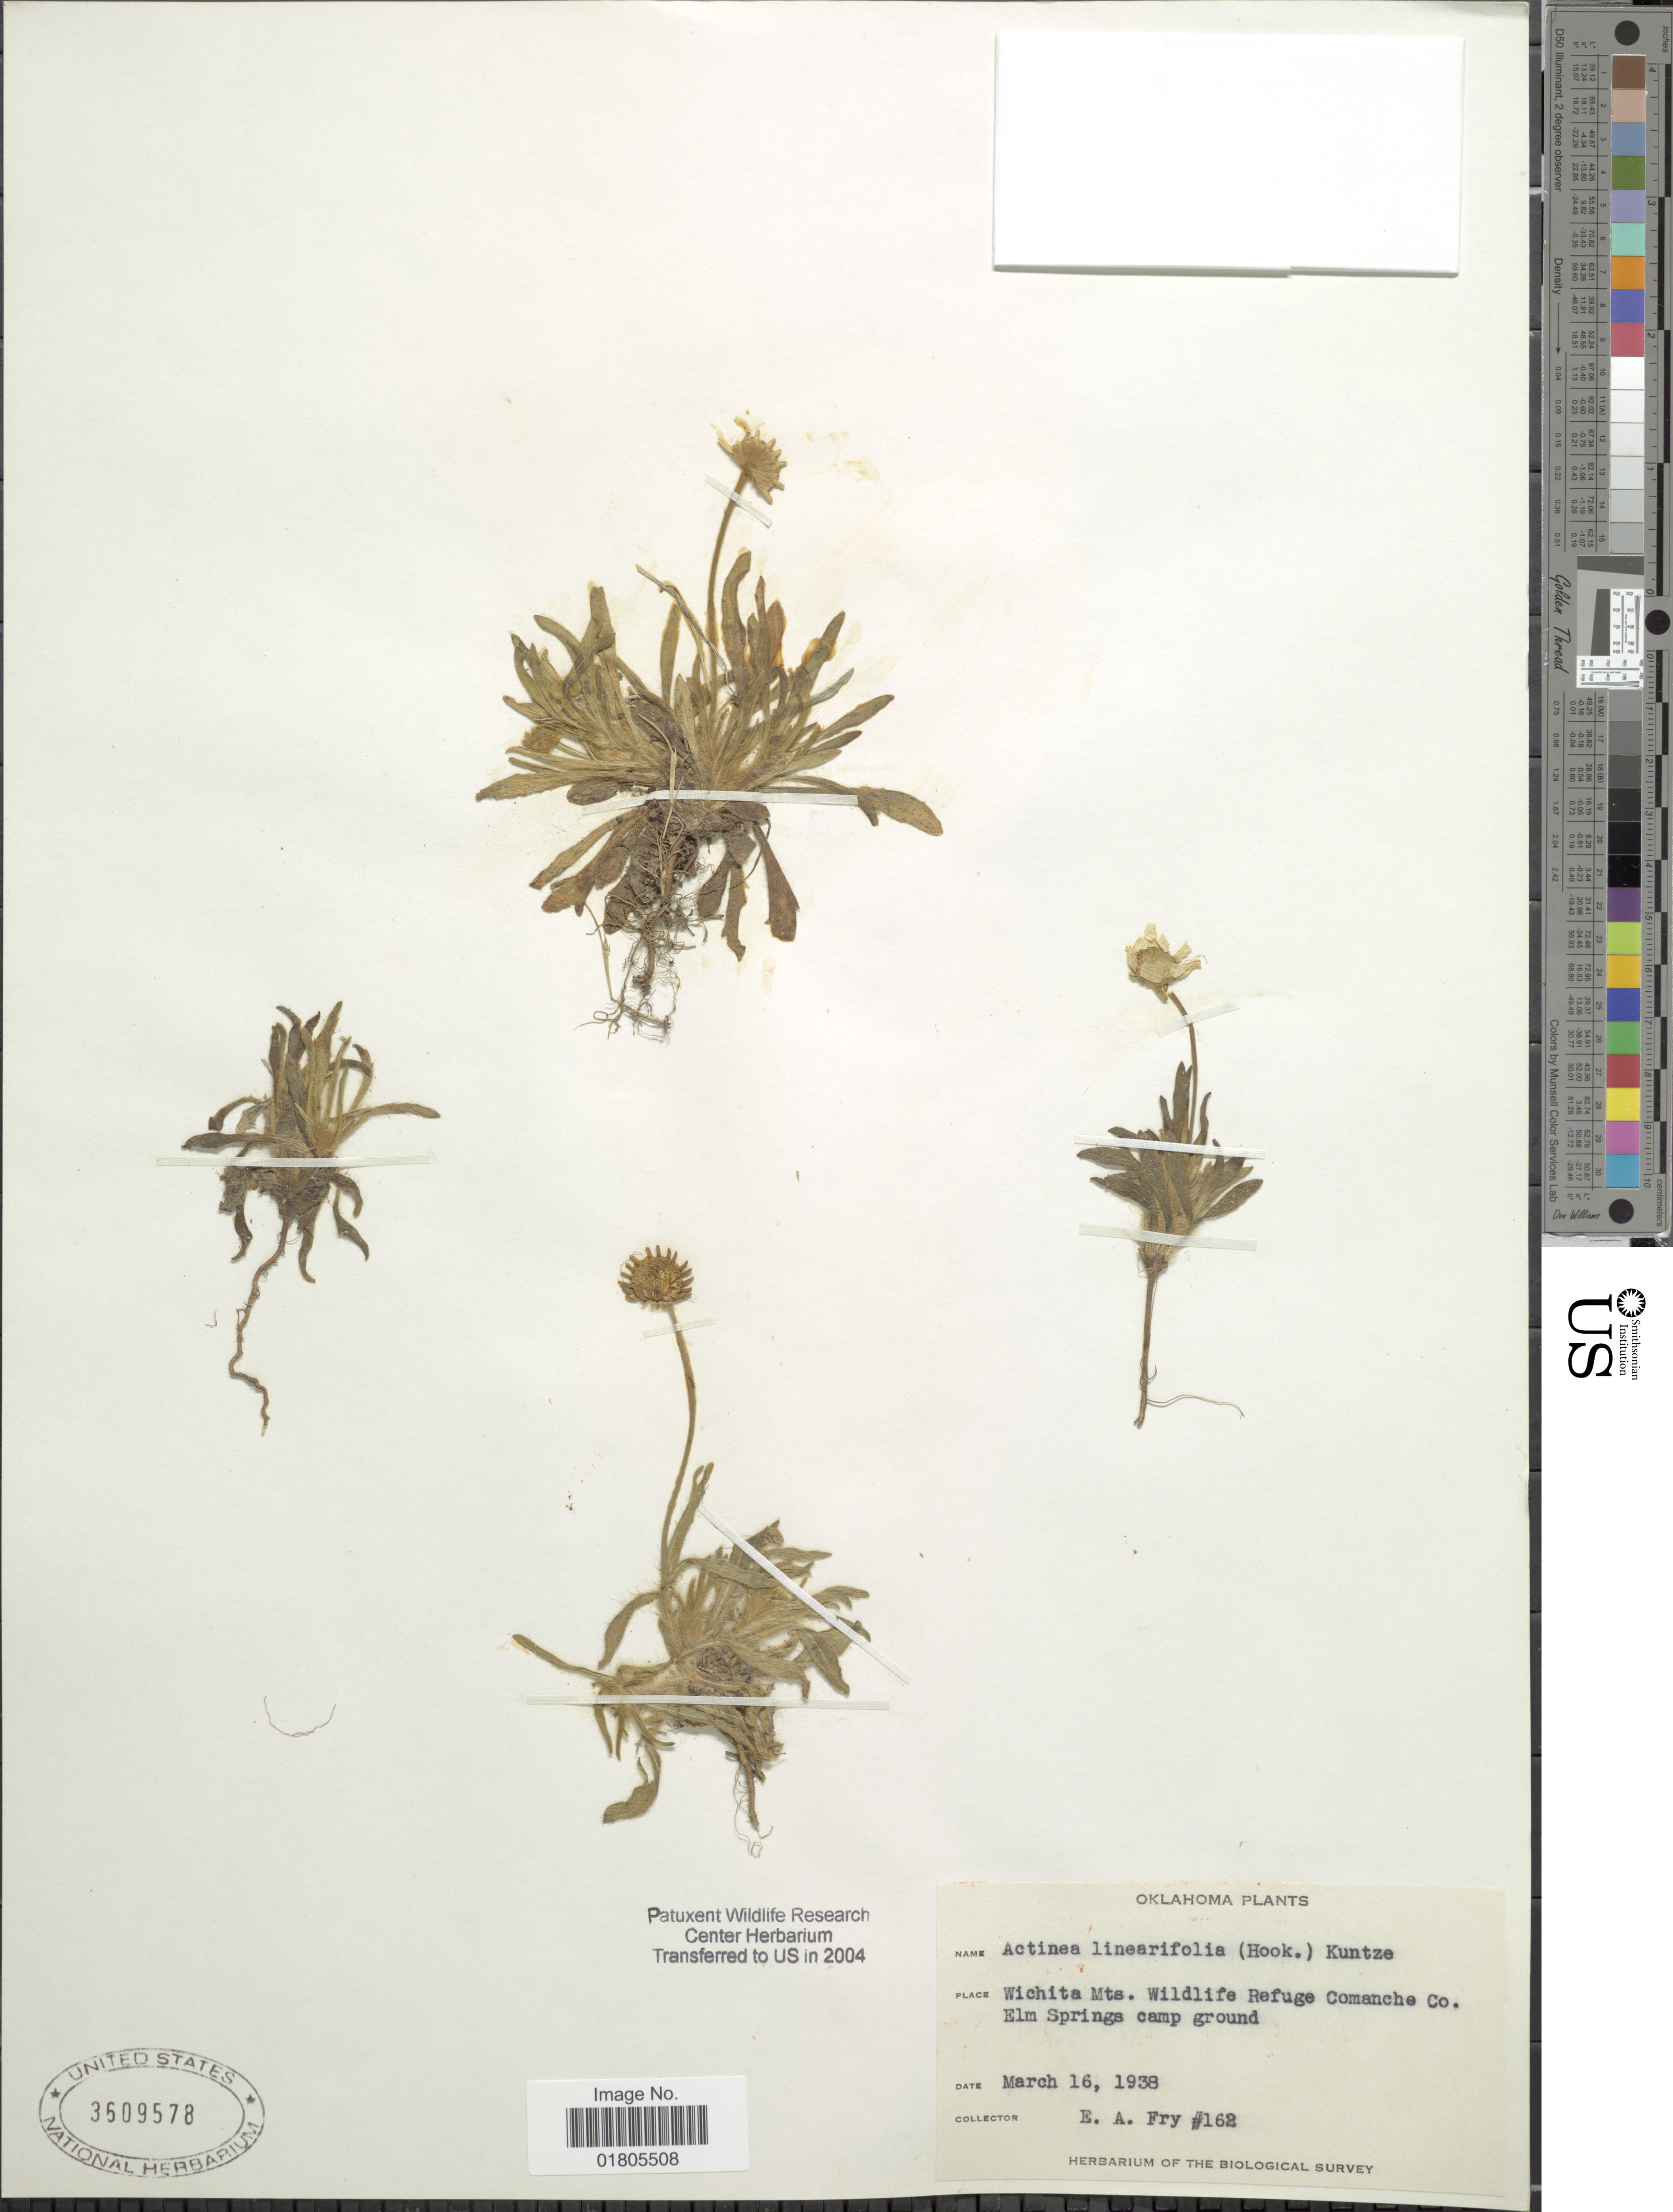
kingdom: Plantae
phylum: Tracheophyta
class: Magnoliopsida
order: Asterales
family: Asteraceae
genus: Actinea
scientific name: Actinea linearifolia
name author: (Hook.) Kuntze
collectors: E. Fry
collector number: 162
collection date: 1938-03-16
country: United States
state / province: Oklahoma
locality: Wichita Mts. Wildlife Refuge Comanche Co. Elm Springs camp ground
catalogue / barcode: US 3609578